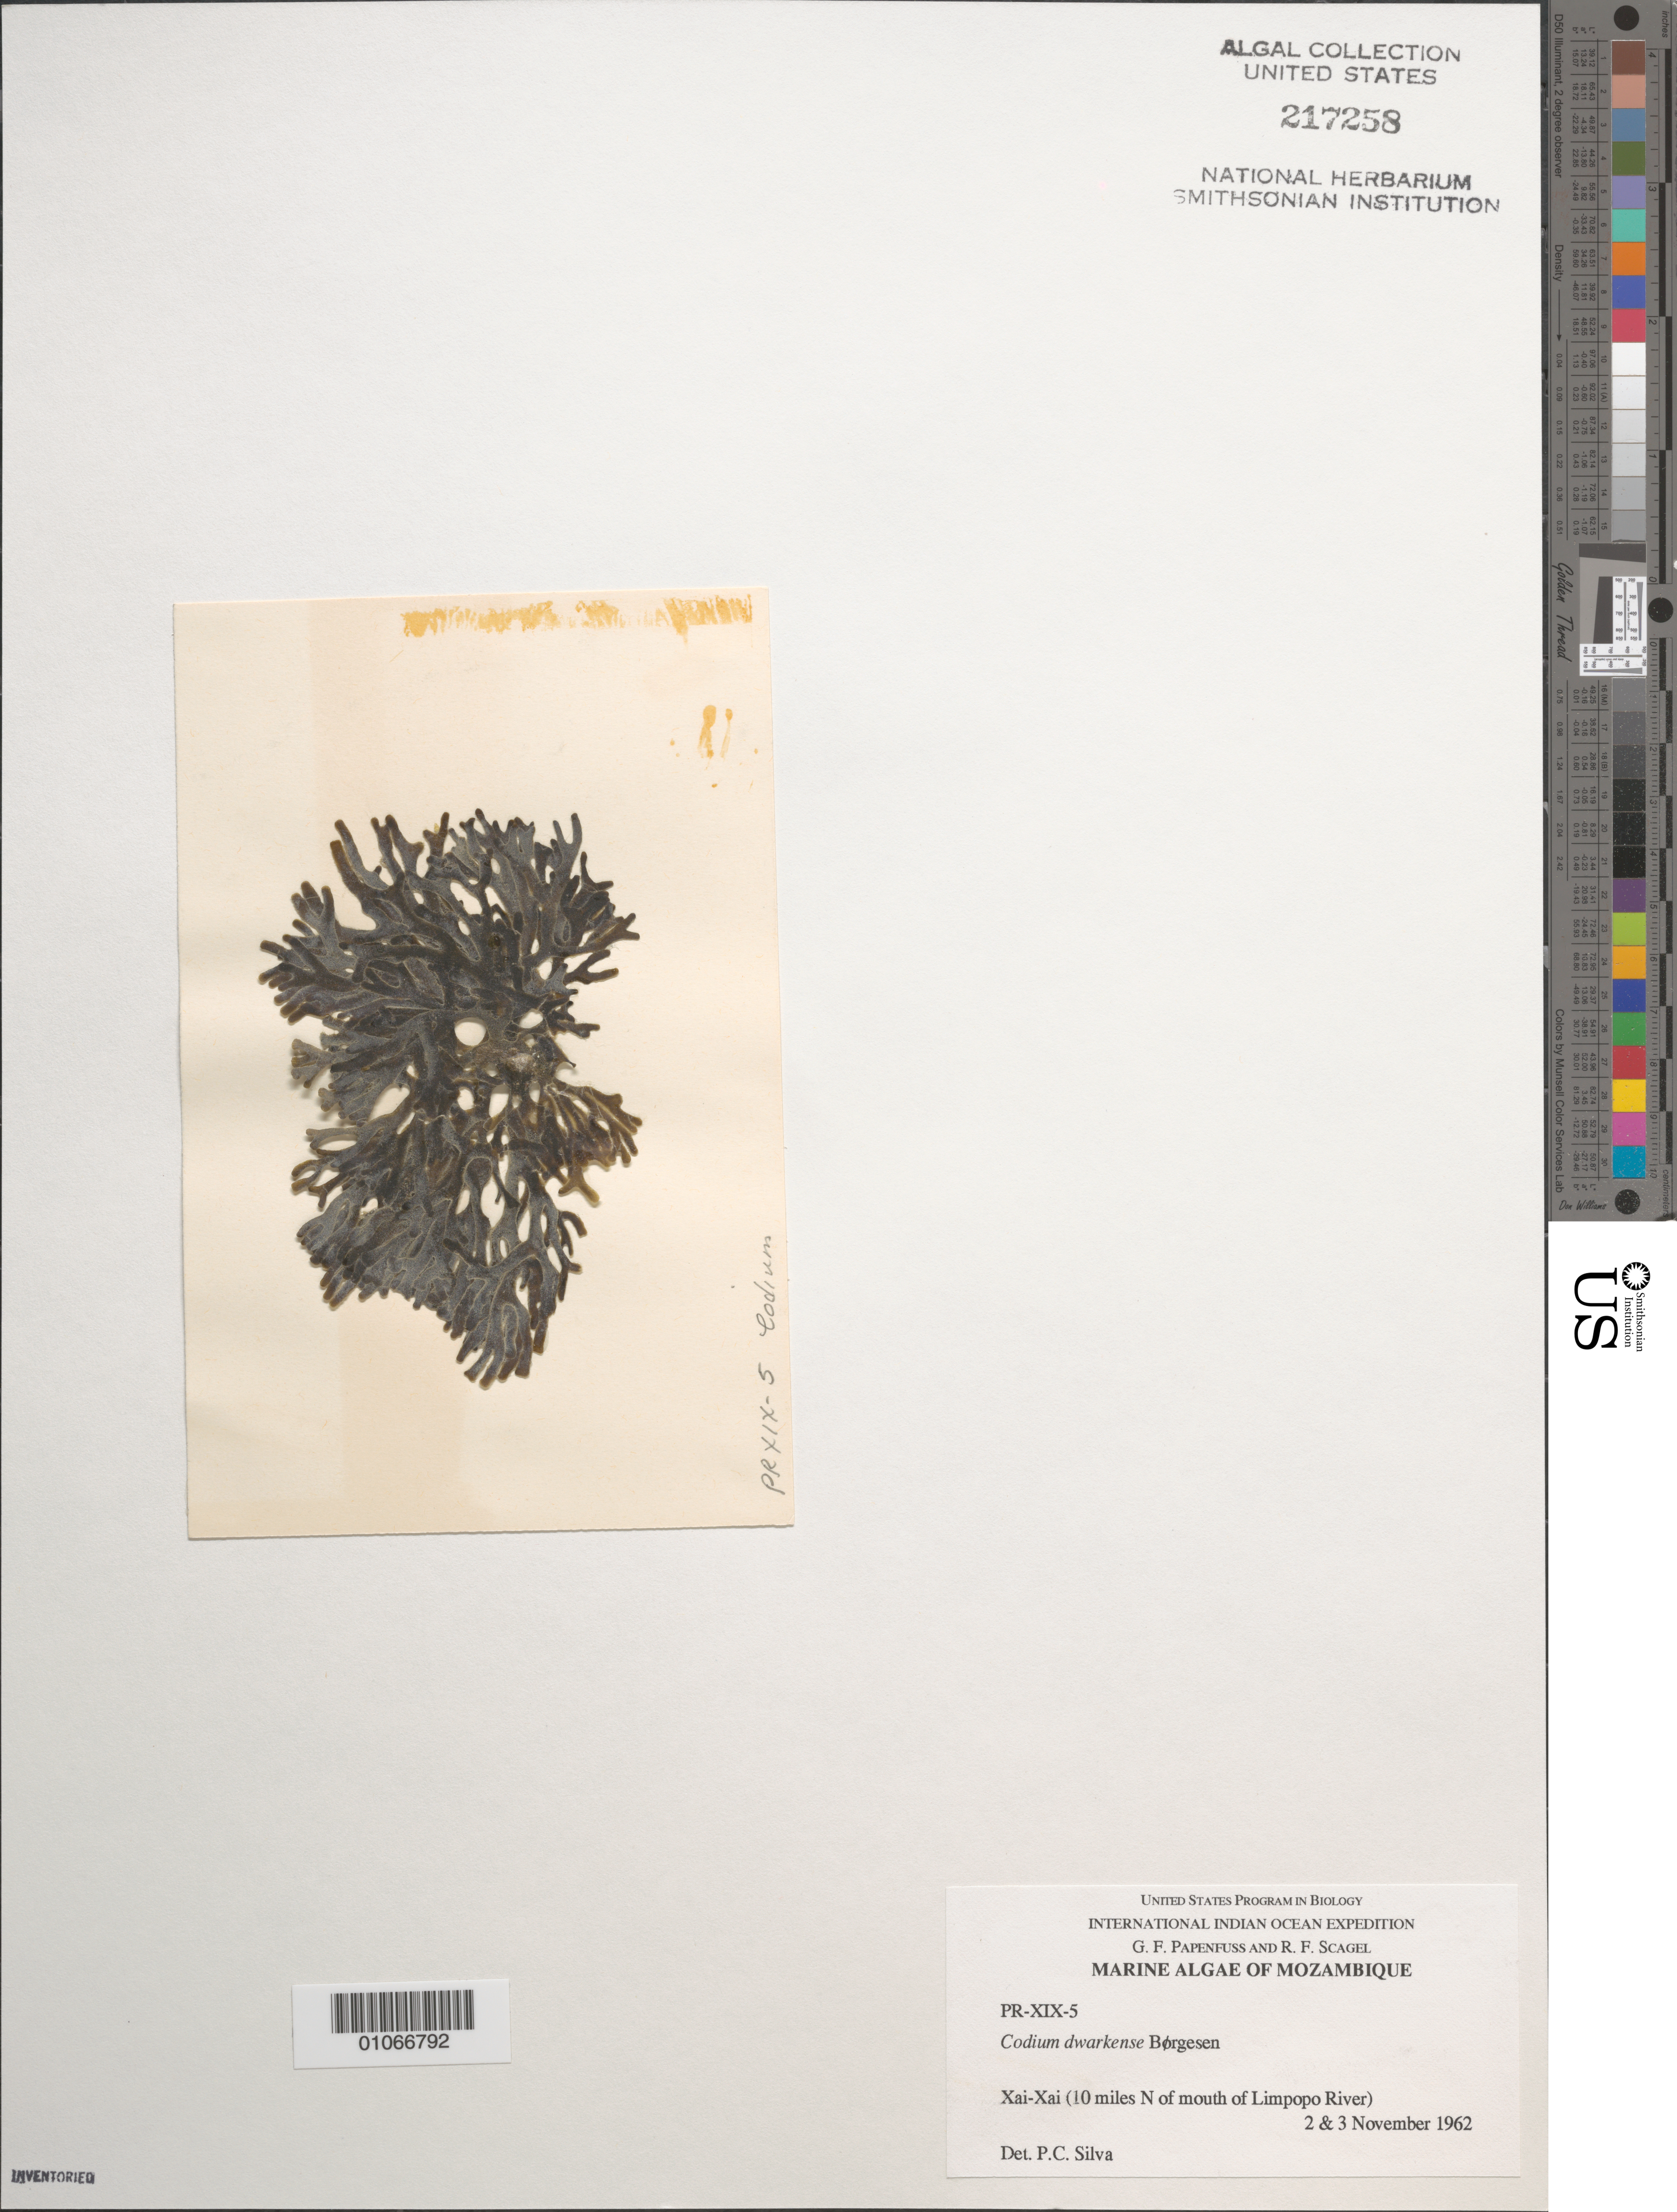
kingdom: Plantae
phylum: Chlorophyta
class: Ulvophyceae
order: Bryopsidales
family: Codiaceae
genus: Codium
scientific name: Codium dwarkense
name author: Børgesen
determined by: Silva, P. C.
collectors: G. Papenfuss & R. F. Scagel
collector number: PR-XIX-5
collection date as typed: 02 Nov 1962 to 03 Nov 1962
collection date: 1962-11-02/1962-11-03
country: Mozambique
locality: Xai-Xai (10 miles north of Limpopo River)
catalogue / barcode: US 217258